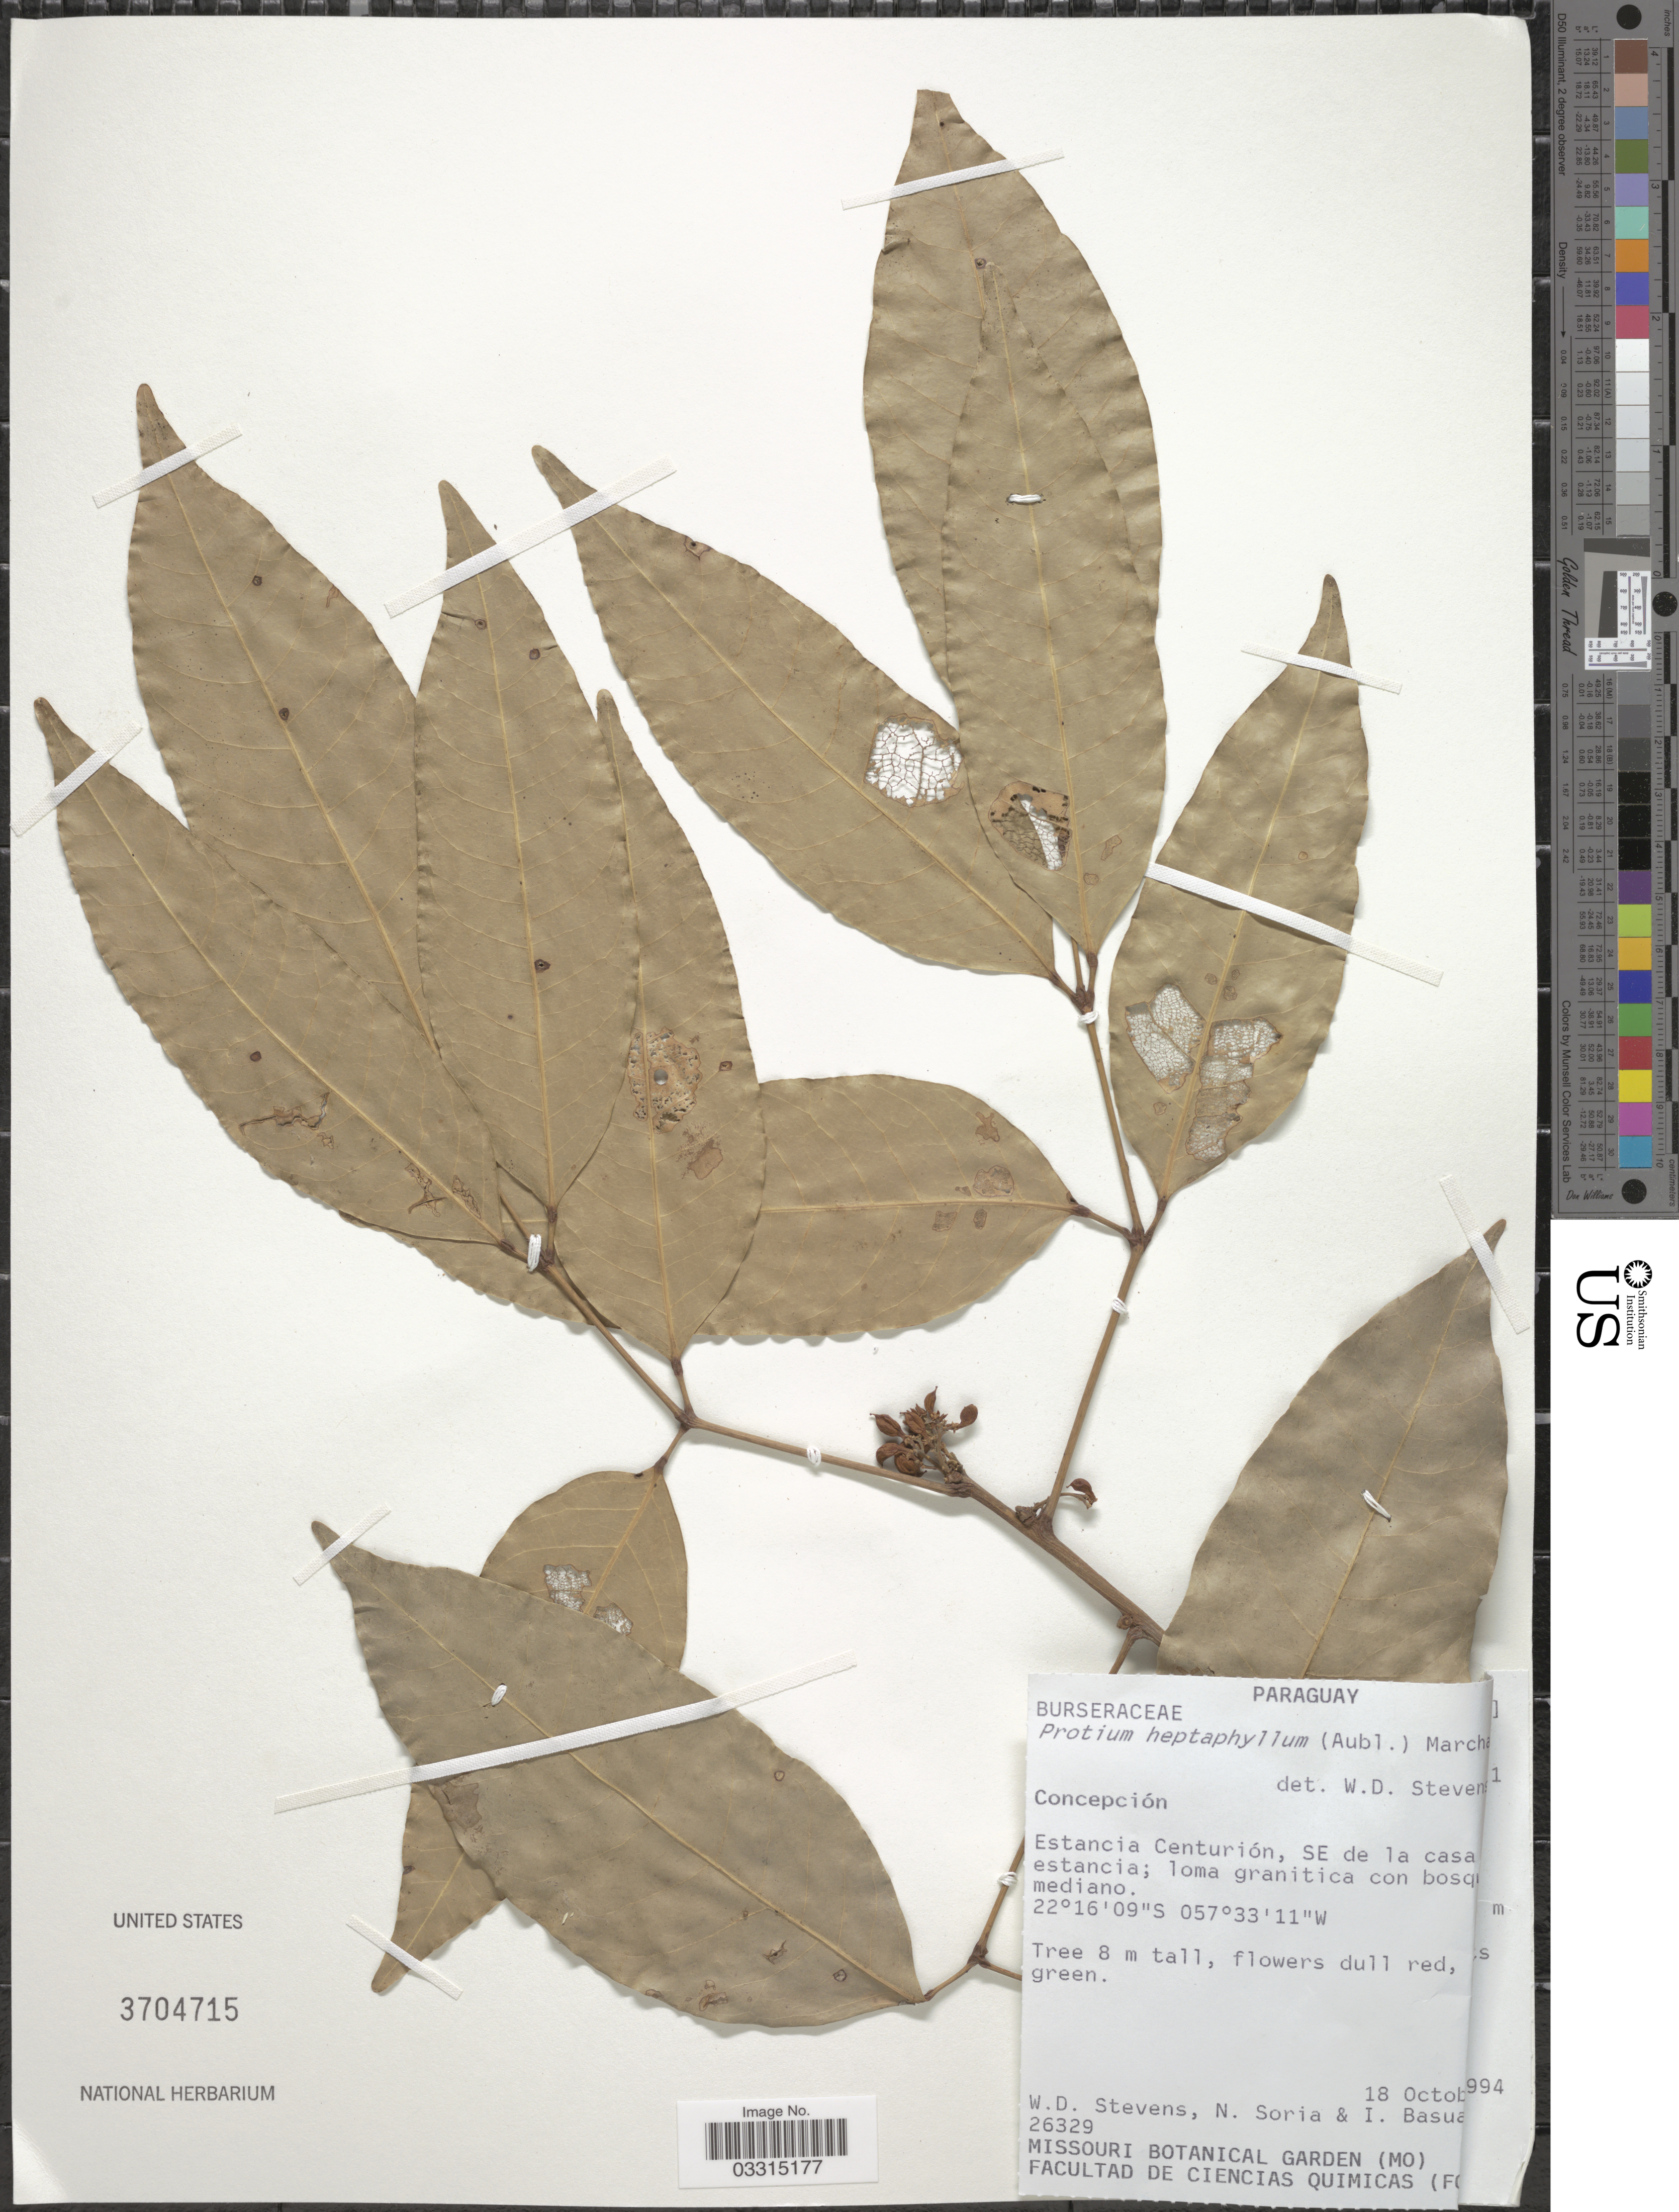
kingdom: Plantae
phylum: Tracheophyta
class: Magnoliopsida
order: Sapindales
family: Burseraceae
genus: Protium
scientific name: Protium heptaphyllum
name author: (Aubl.) Marchand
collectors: W. D. Stevens, N. Soria & I. Basualdo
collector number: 26329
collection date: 1994-10-18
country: Paraguay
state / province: Concepcion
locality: Estancia Centurión, SE de la casa estancia.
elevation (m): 0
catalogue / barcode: US 3704715